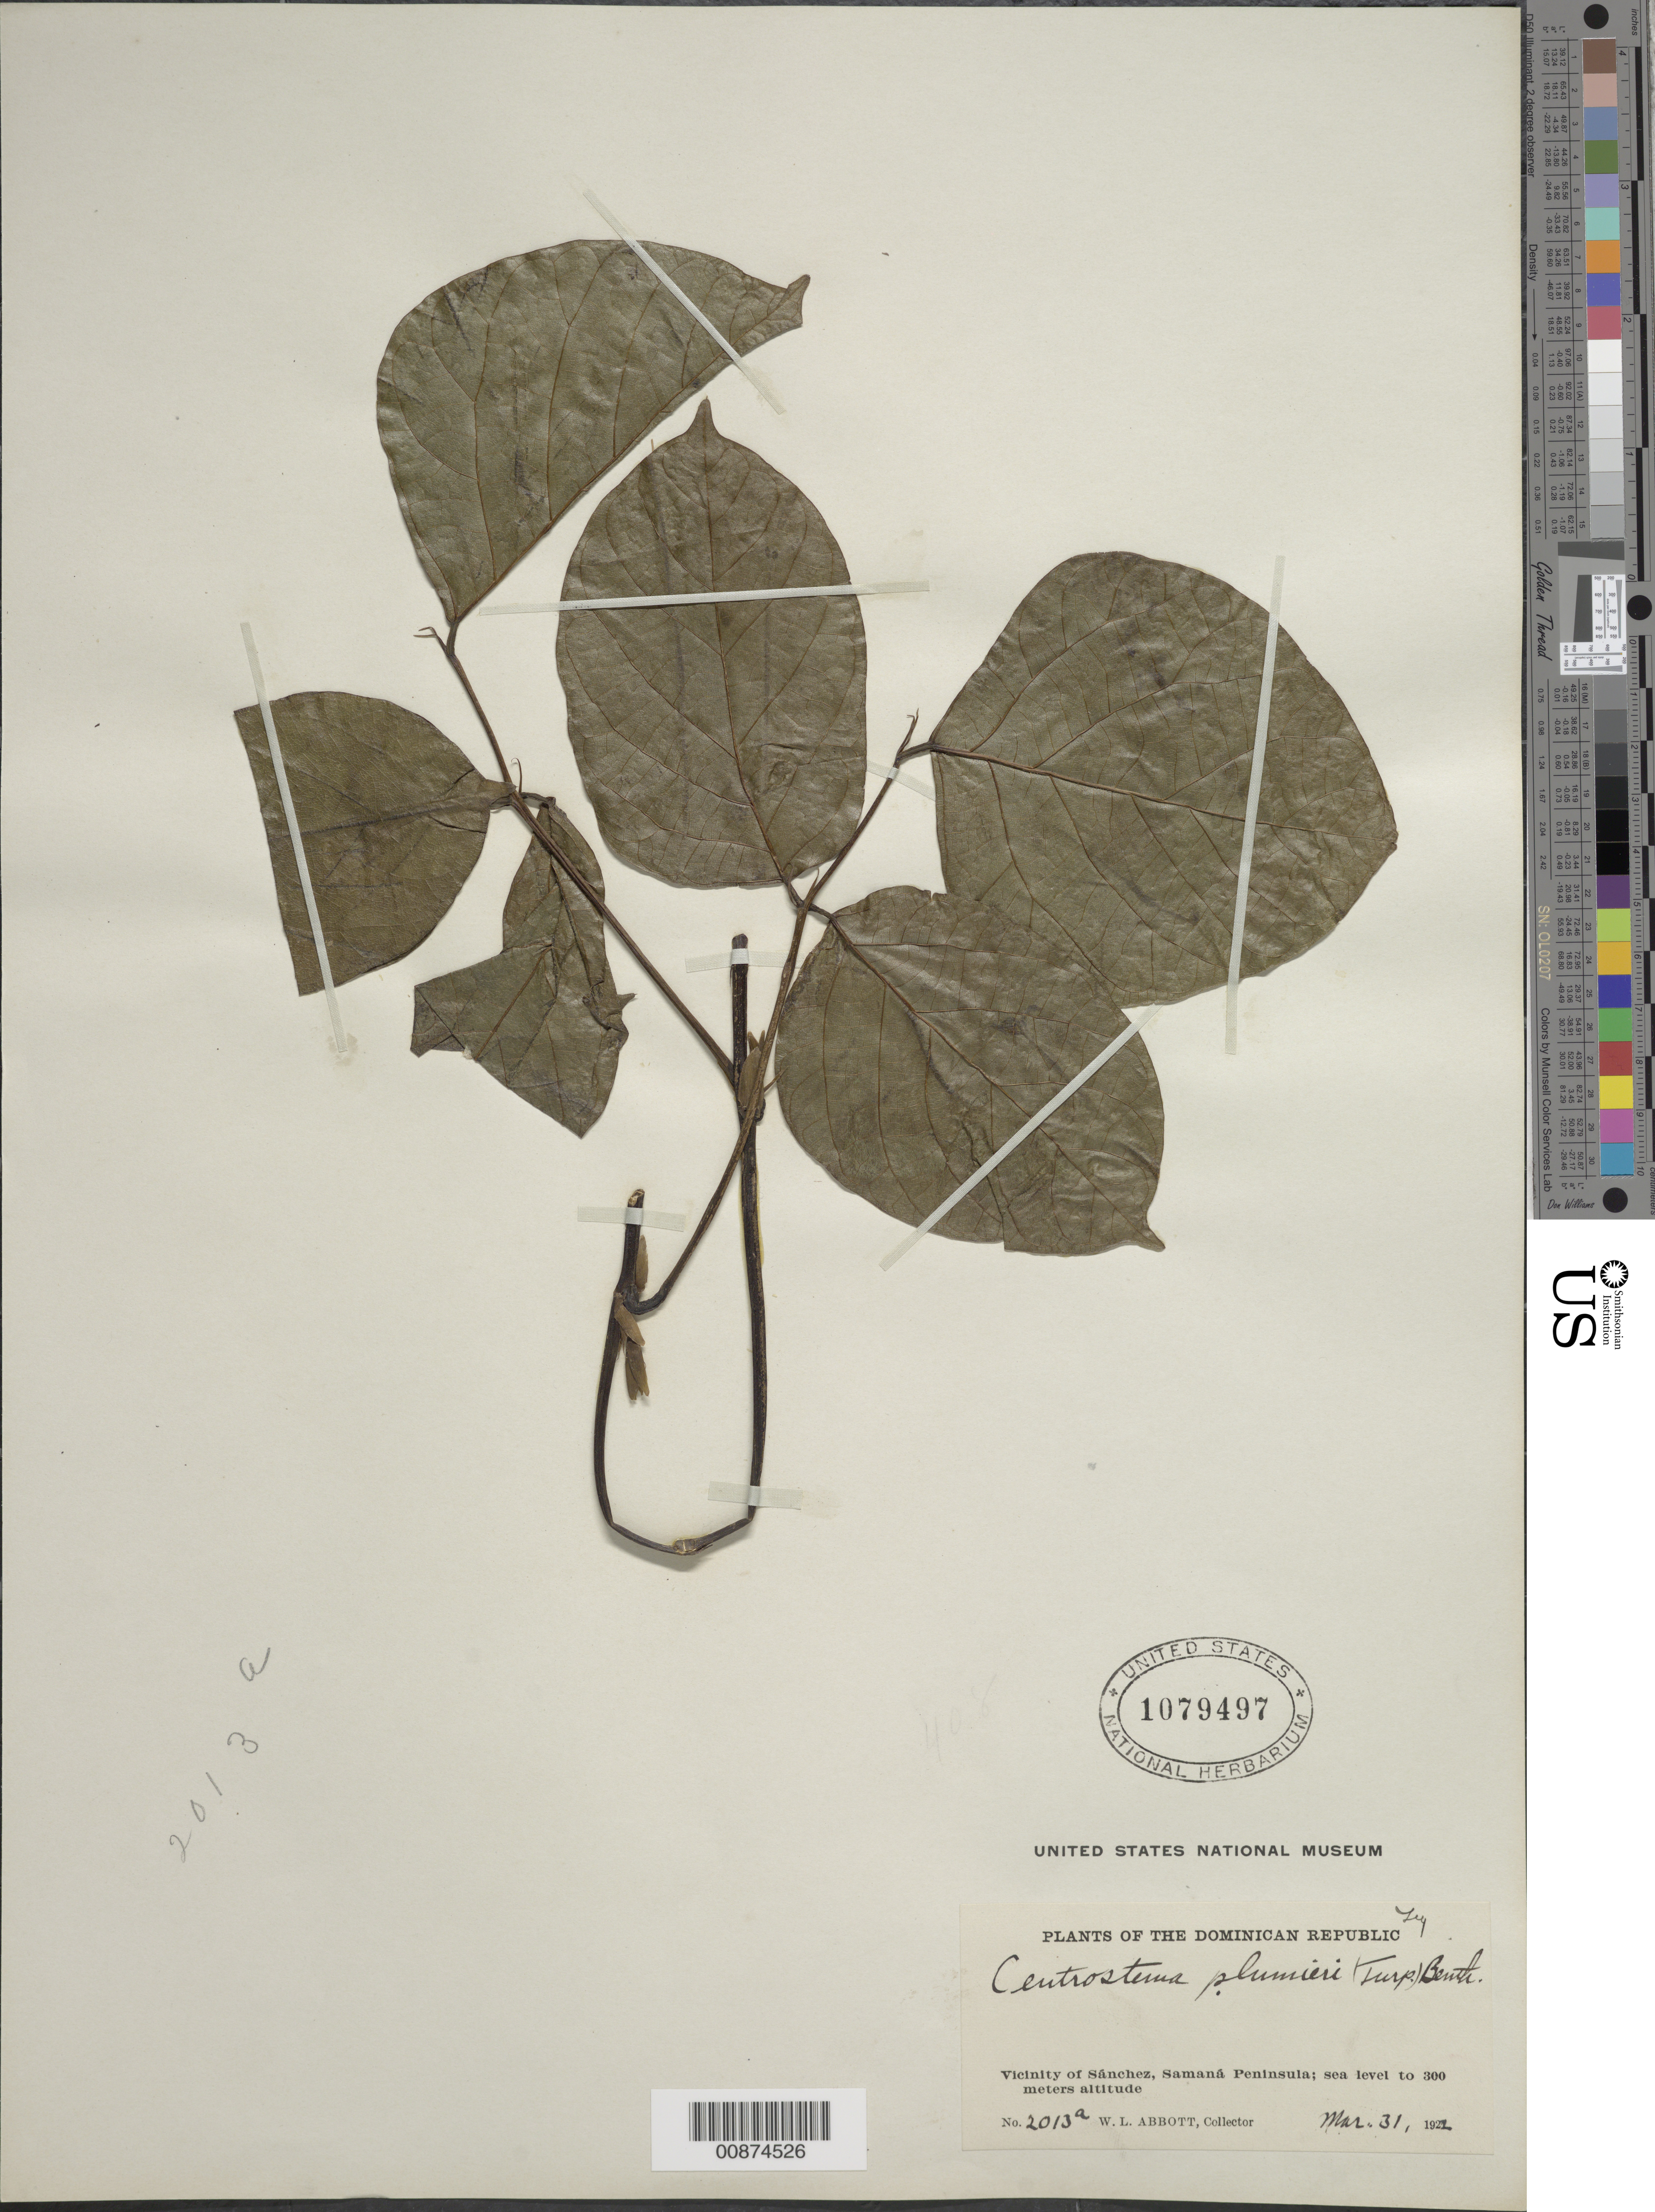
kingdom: Plantae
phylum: Tracheophyta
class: Magnoliopsida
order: Fabales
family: Fabaceae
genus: Centrosema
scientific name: Centrosema plumieri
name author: (Turpin ex Pers.) Benth.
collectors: W. L. Abbott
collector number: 2013a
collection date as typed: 31 Mar 1922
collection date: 1922-03-31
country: Dominican Republic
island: Hispaniola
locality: Vicinity of Sánchez, Samaná Peninsula.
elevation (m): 0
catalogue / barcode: US 1079497